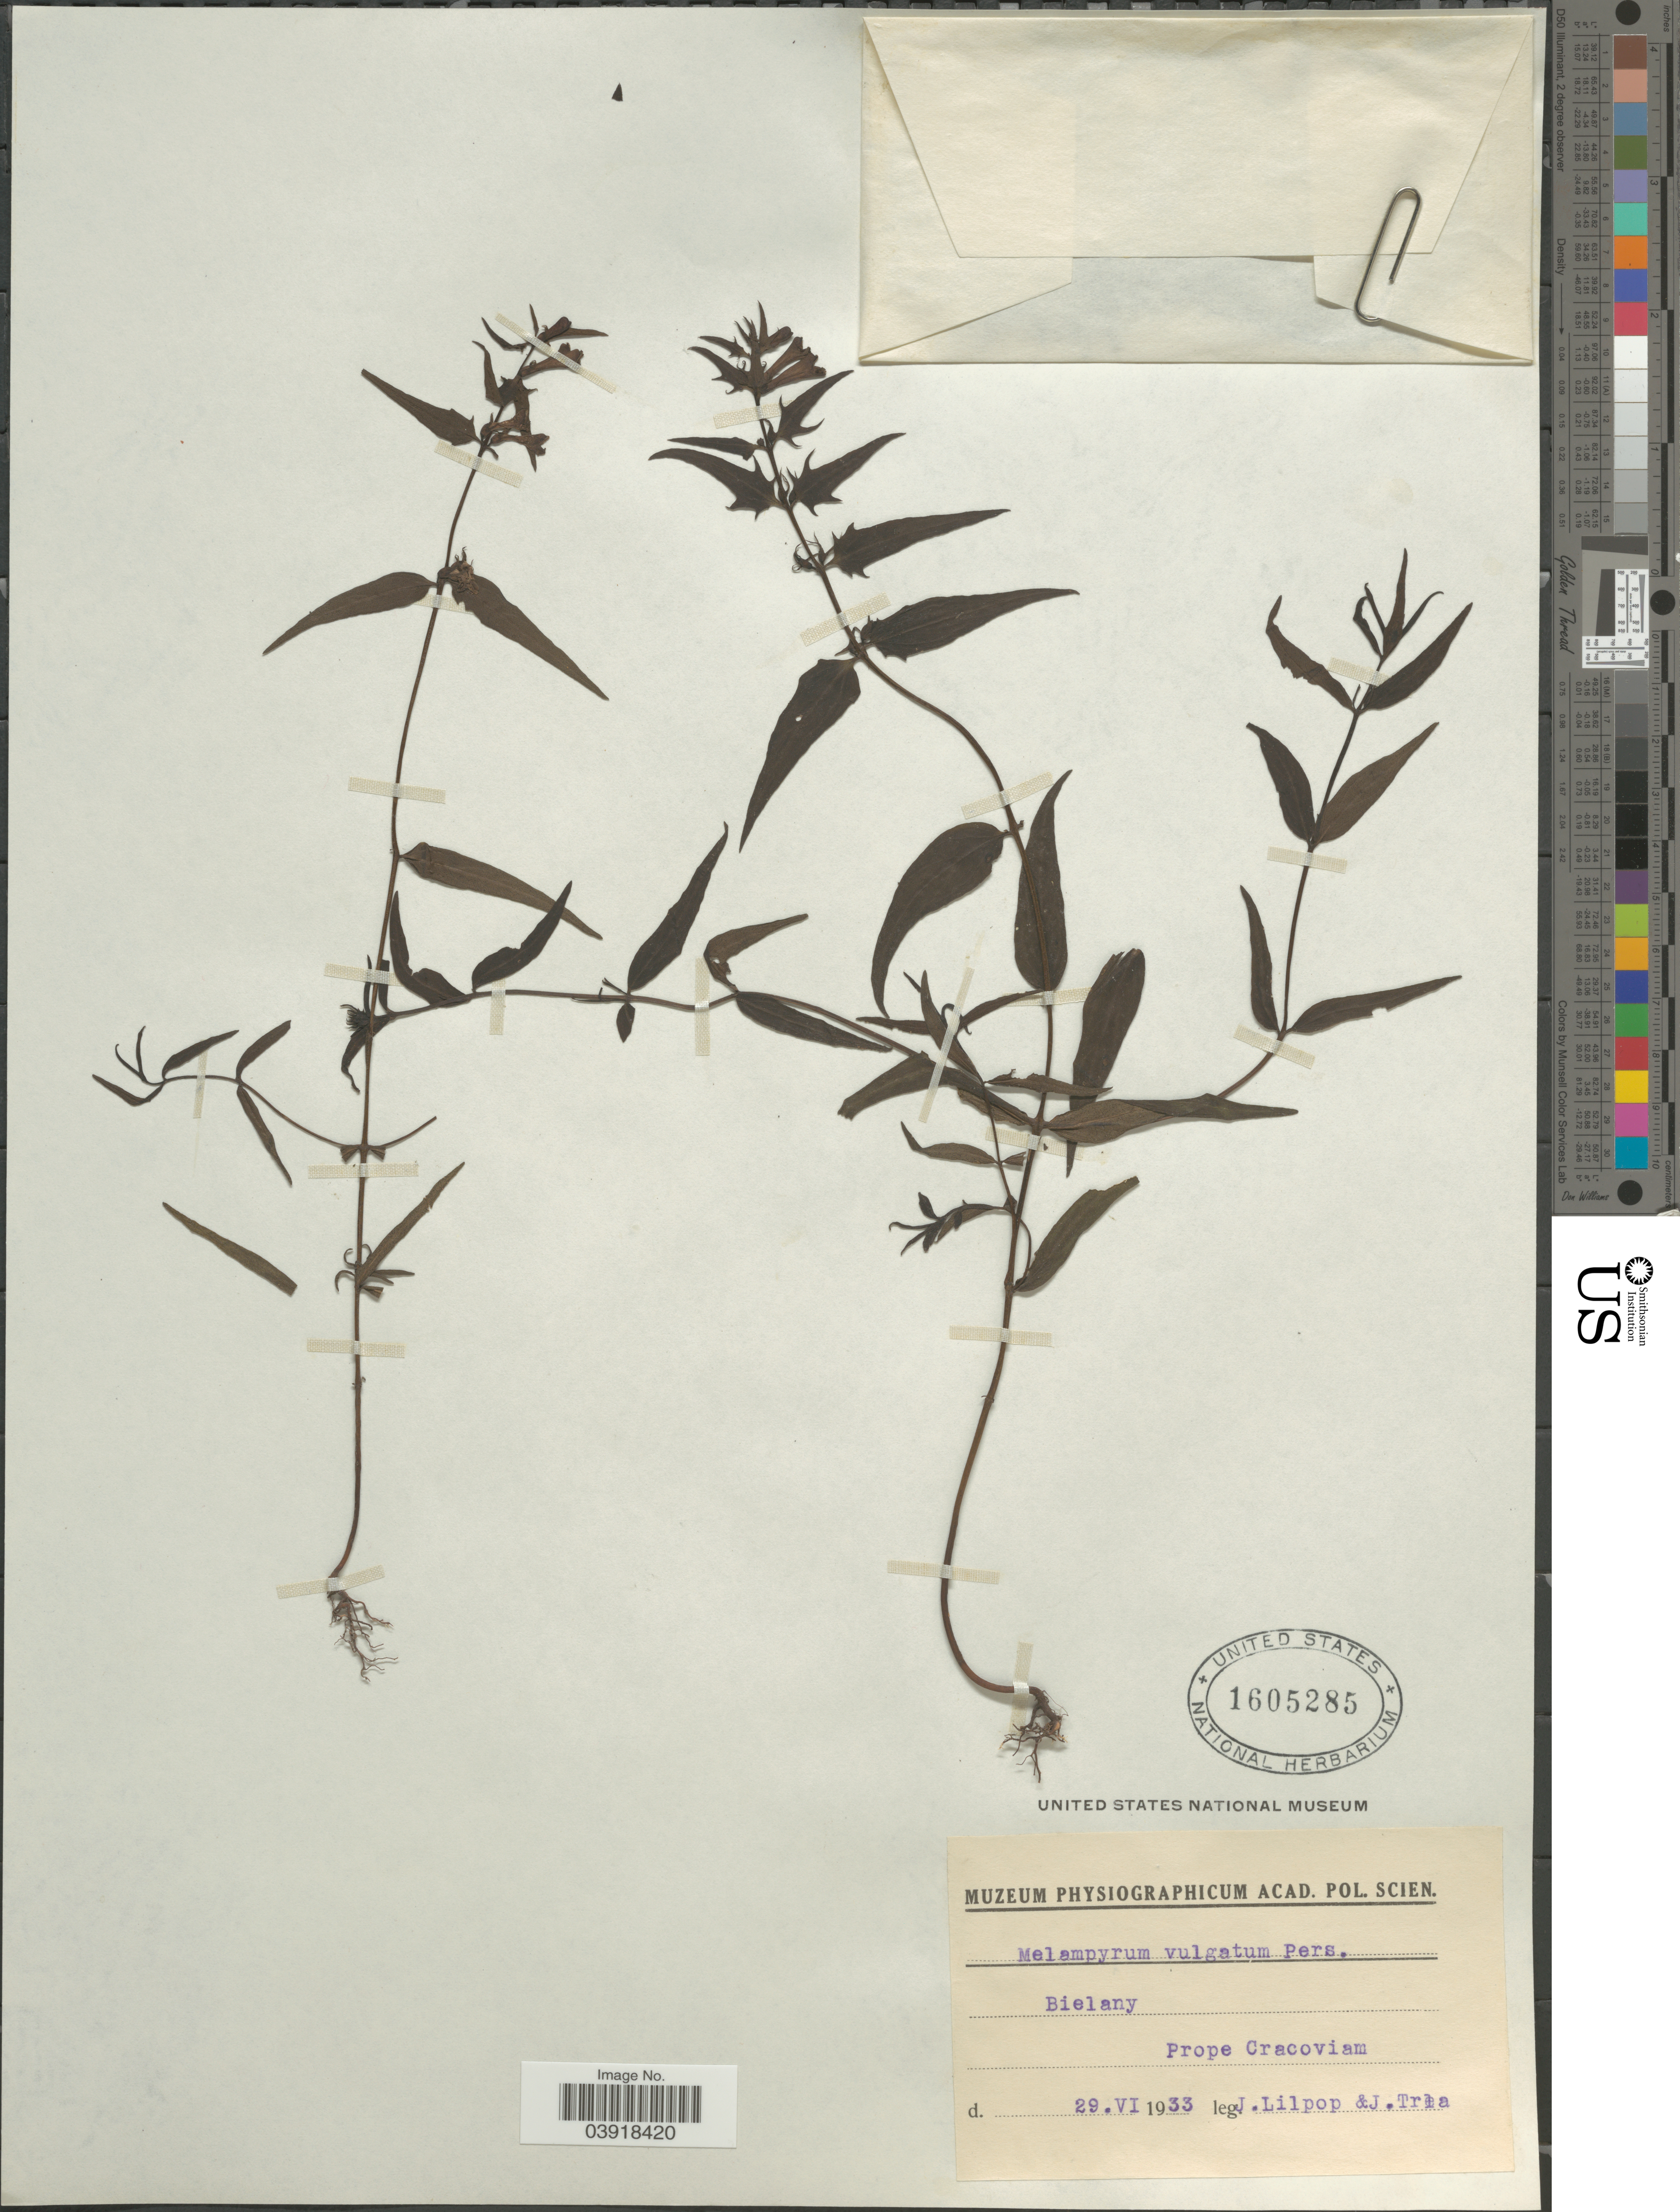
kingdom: Plantae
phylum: Tracheophyta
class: Magnoliopsida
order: Lamiales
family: Orobanchaceae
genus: Melampyrum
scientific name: Melampyrum vulgatum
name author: Pers.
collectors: J. Lilpop & J. Trela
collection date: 1933-06-29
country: Poland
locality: Bielany. Prope Cracoviam.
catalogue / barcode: US 1605285